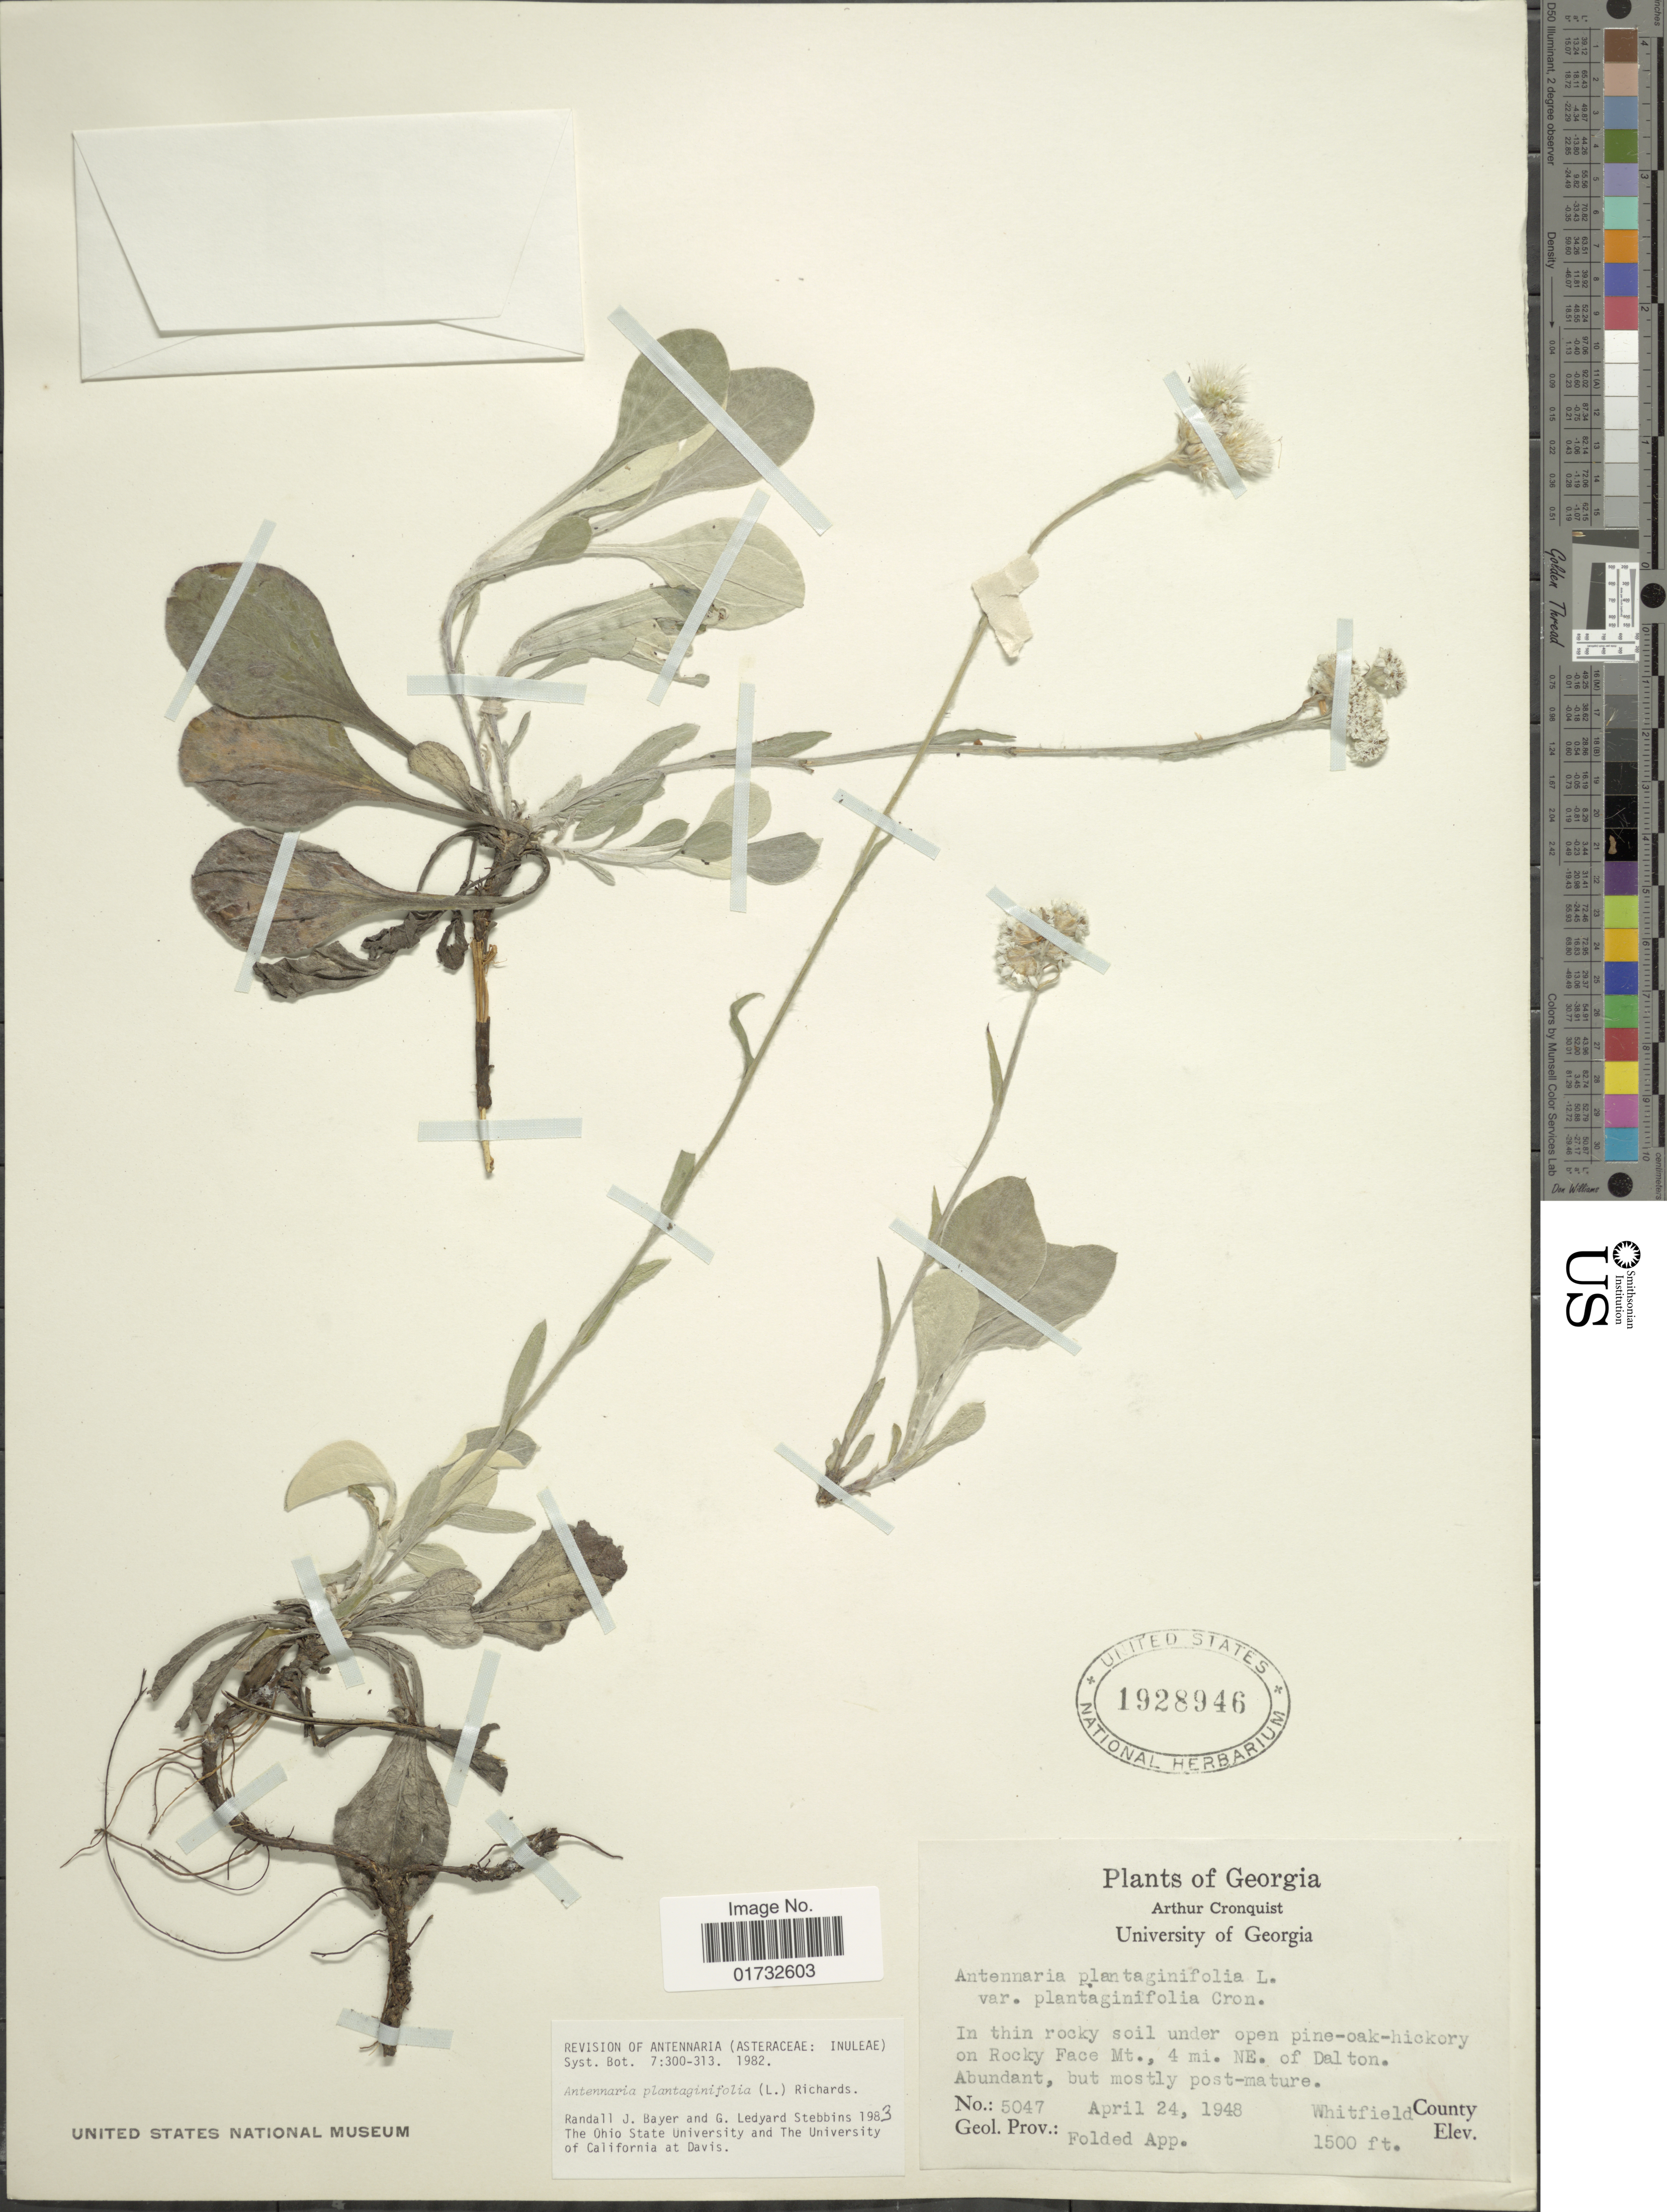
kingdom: Plantae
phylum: Tracheophyta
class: Magnoliopsida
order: Asterales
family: Asteraceae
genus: Antennaria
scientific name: Antennaria plantaginifolia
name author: (L.) Richardson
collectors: A. J. Cronquist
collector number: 5047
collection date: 1948-04-24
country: United States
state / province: Georgia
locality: On Rocky Face Mt., 4 mi. NE. of Dalton. Whitfield County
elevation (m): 457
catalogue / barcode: US 1928946